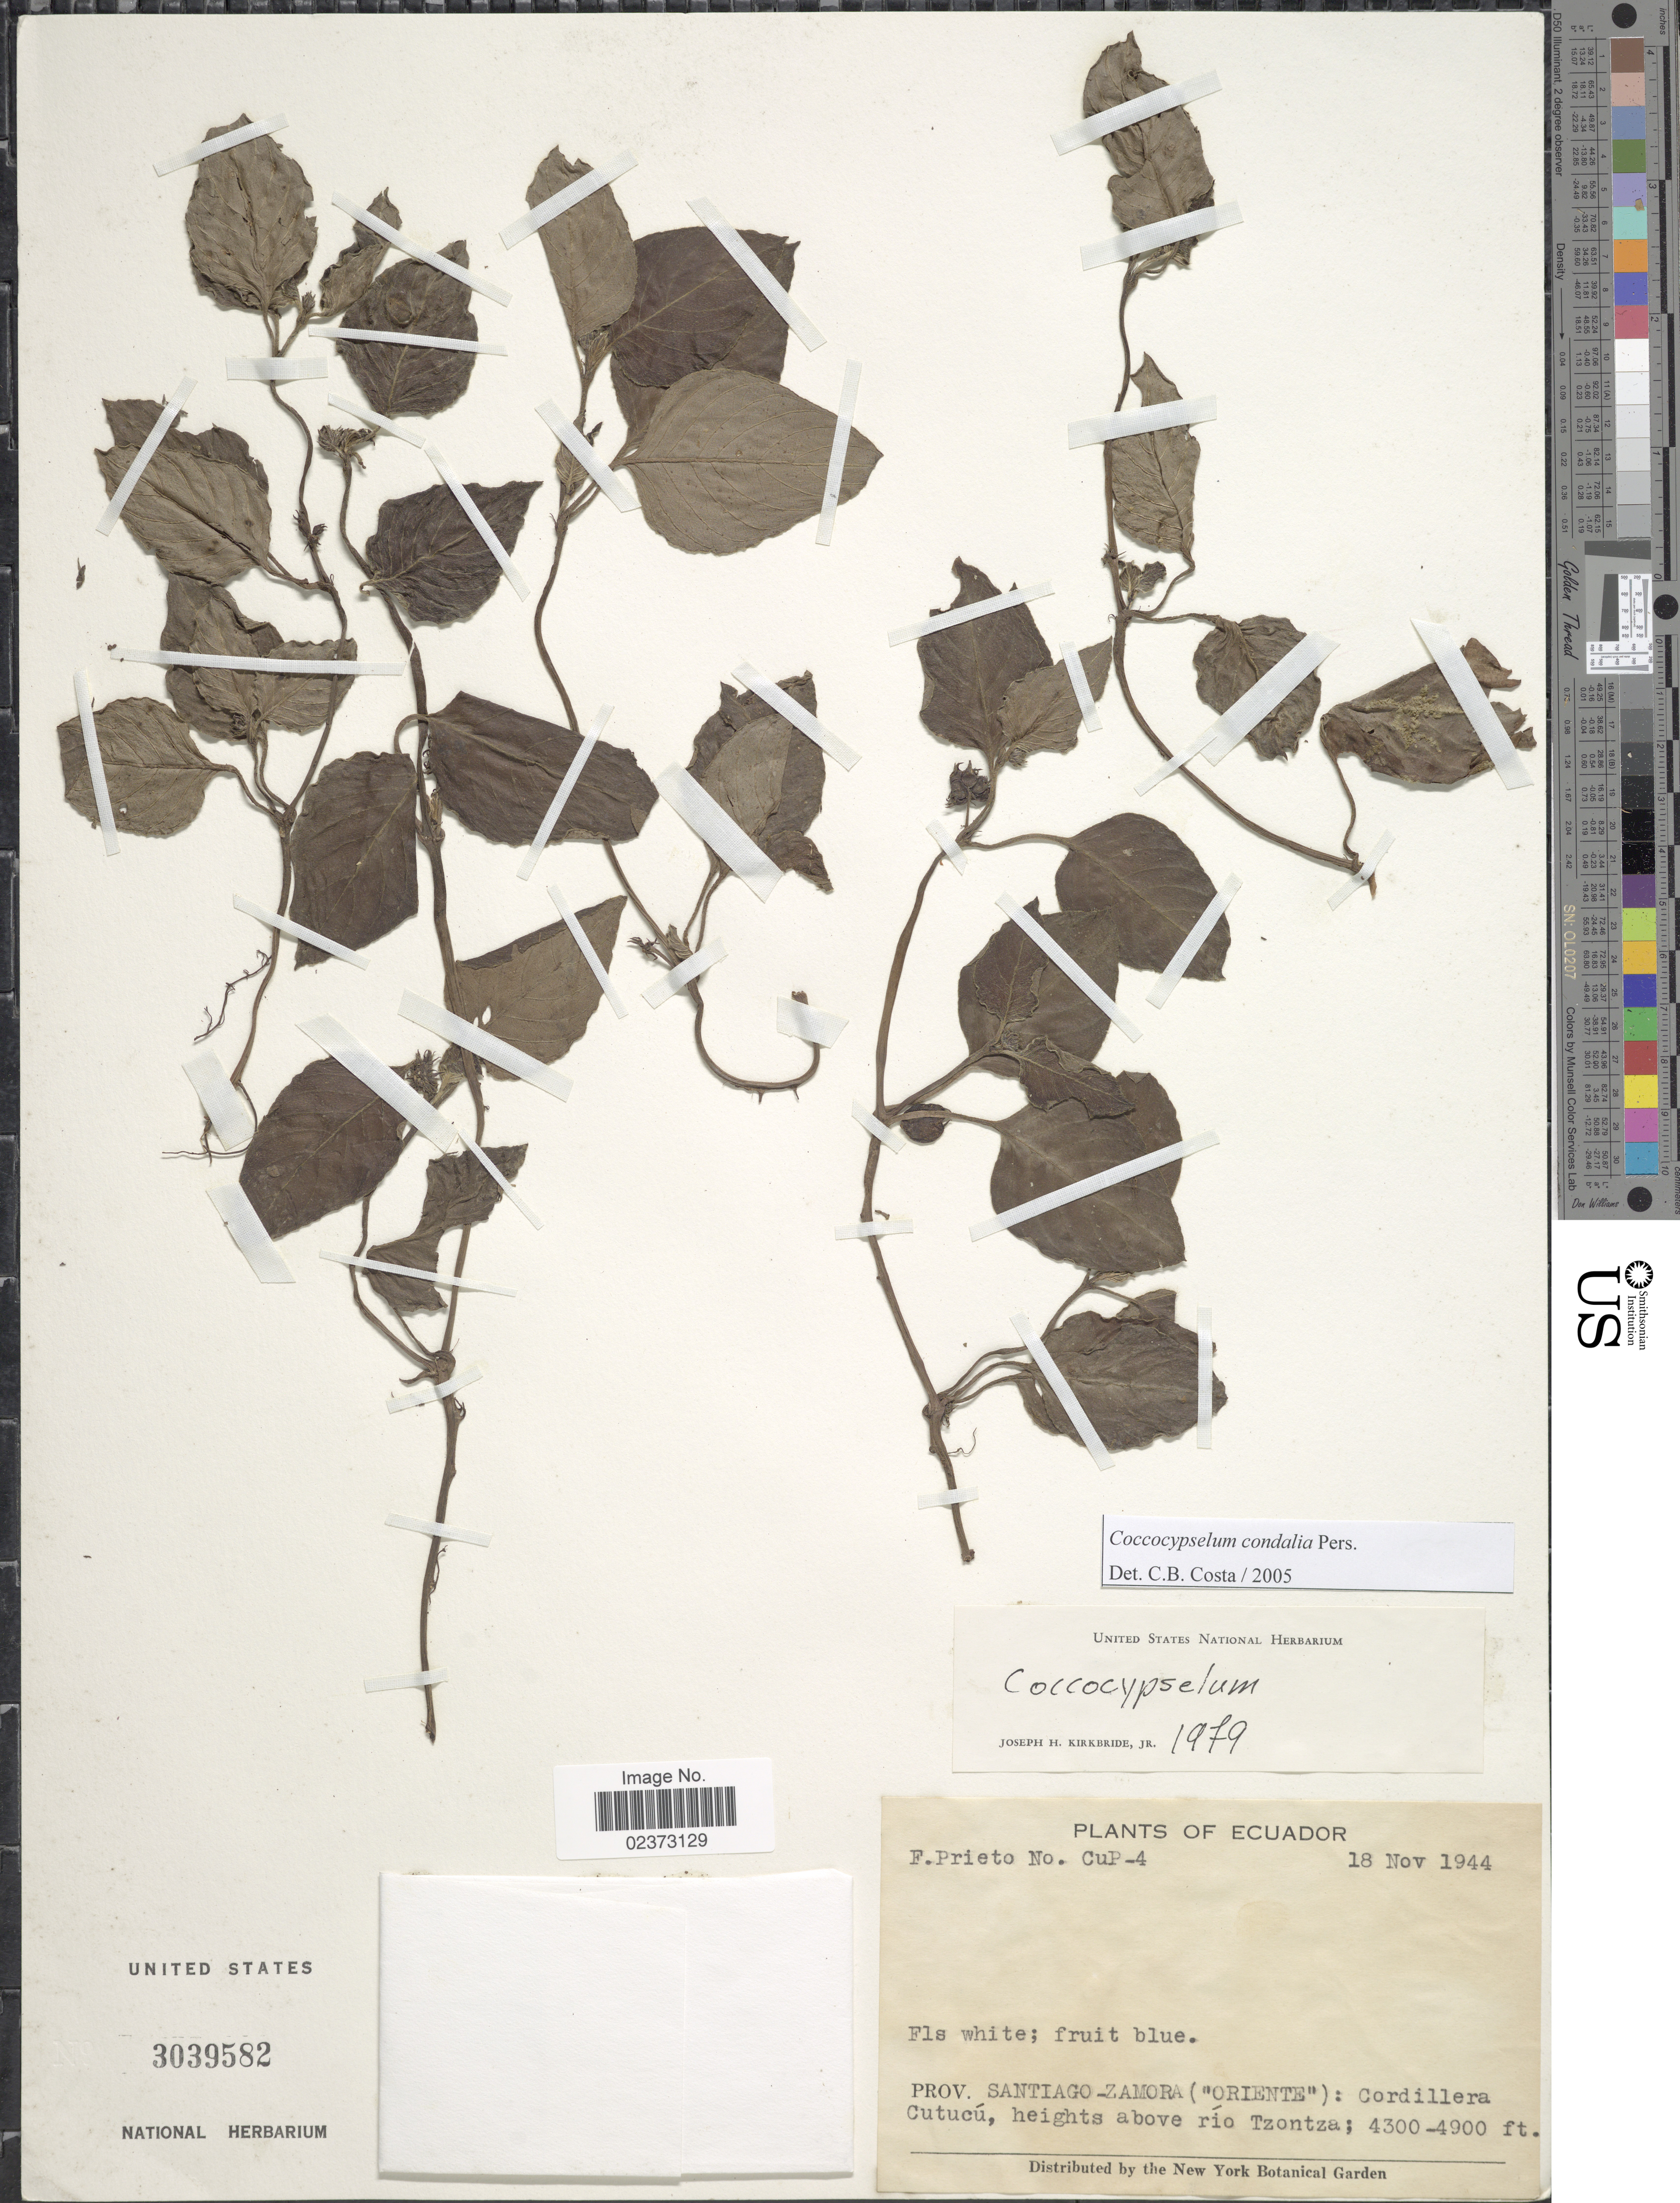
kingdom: Plantae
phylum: Tracheophyta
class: Magnoliopsida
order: Gentianales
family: Rubiaceae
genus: Coccocypselum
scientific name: Coccocypselum condalia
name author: Pers.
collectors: F. Prieto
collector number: Cup-4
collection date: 1944-11-18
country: Ecuador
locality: Prov. Santiago-Zamora (Oriente): Cordillera Cutucu, heights above rio Tzontza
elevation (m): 1311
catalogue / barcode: US 3039582